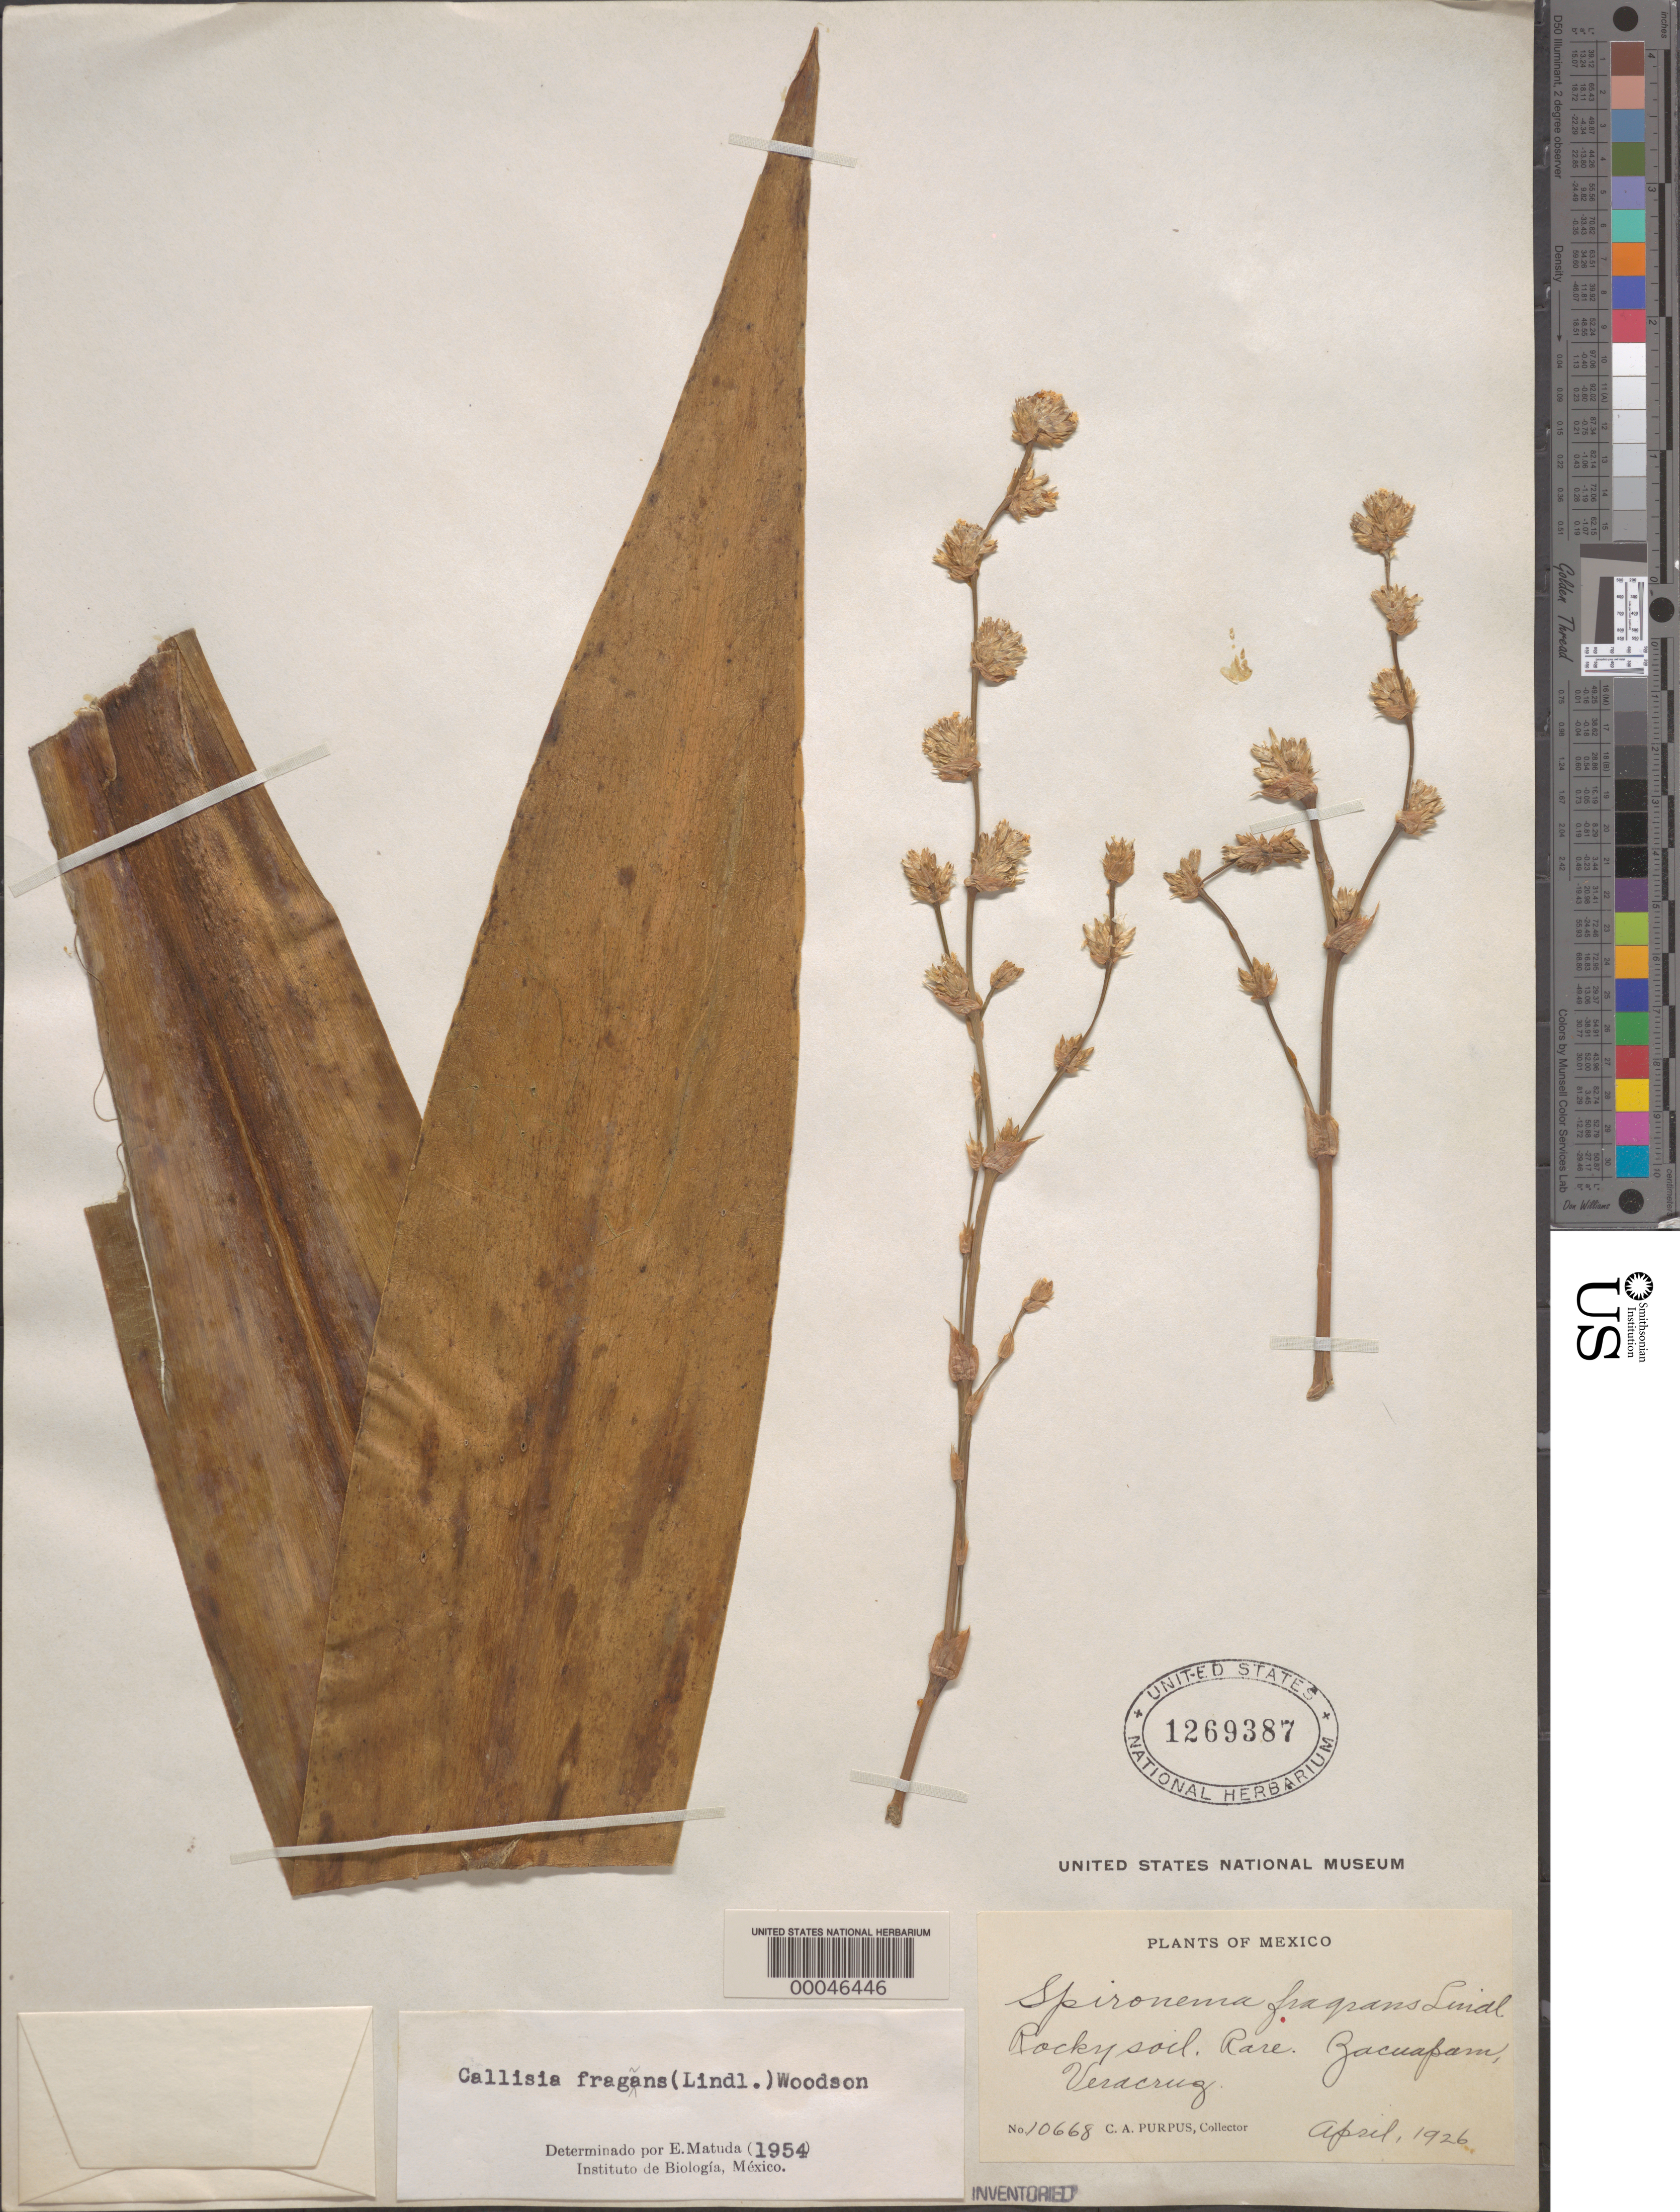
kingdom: Plantae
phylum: Tracheophyta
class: Liliopsida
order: Commelinales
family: Commelinaceae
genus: Callisia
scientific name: Callisia fragrans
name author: (Lindl.) Woodson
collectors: C. A. Purpus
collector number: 10668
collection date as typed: Apr 1926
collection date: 1926-04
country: Mexico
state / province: Veracruz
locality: Zacuapan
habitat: Rocky soil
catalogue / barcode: US 1269387